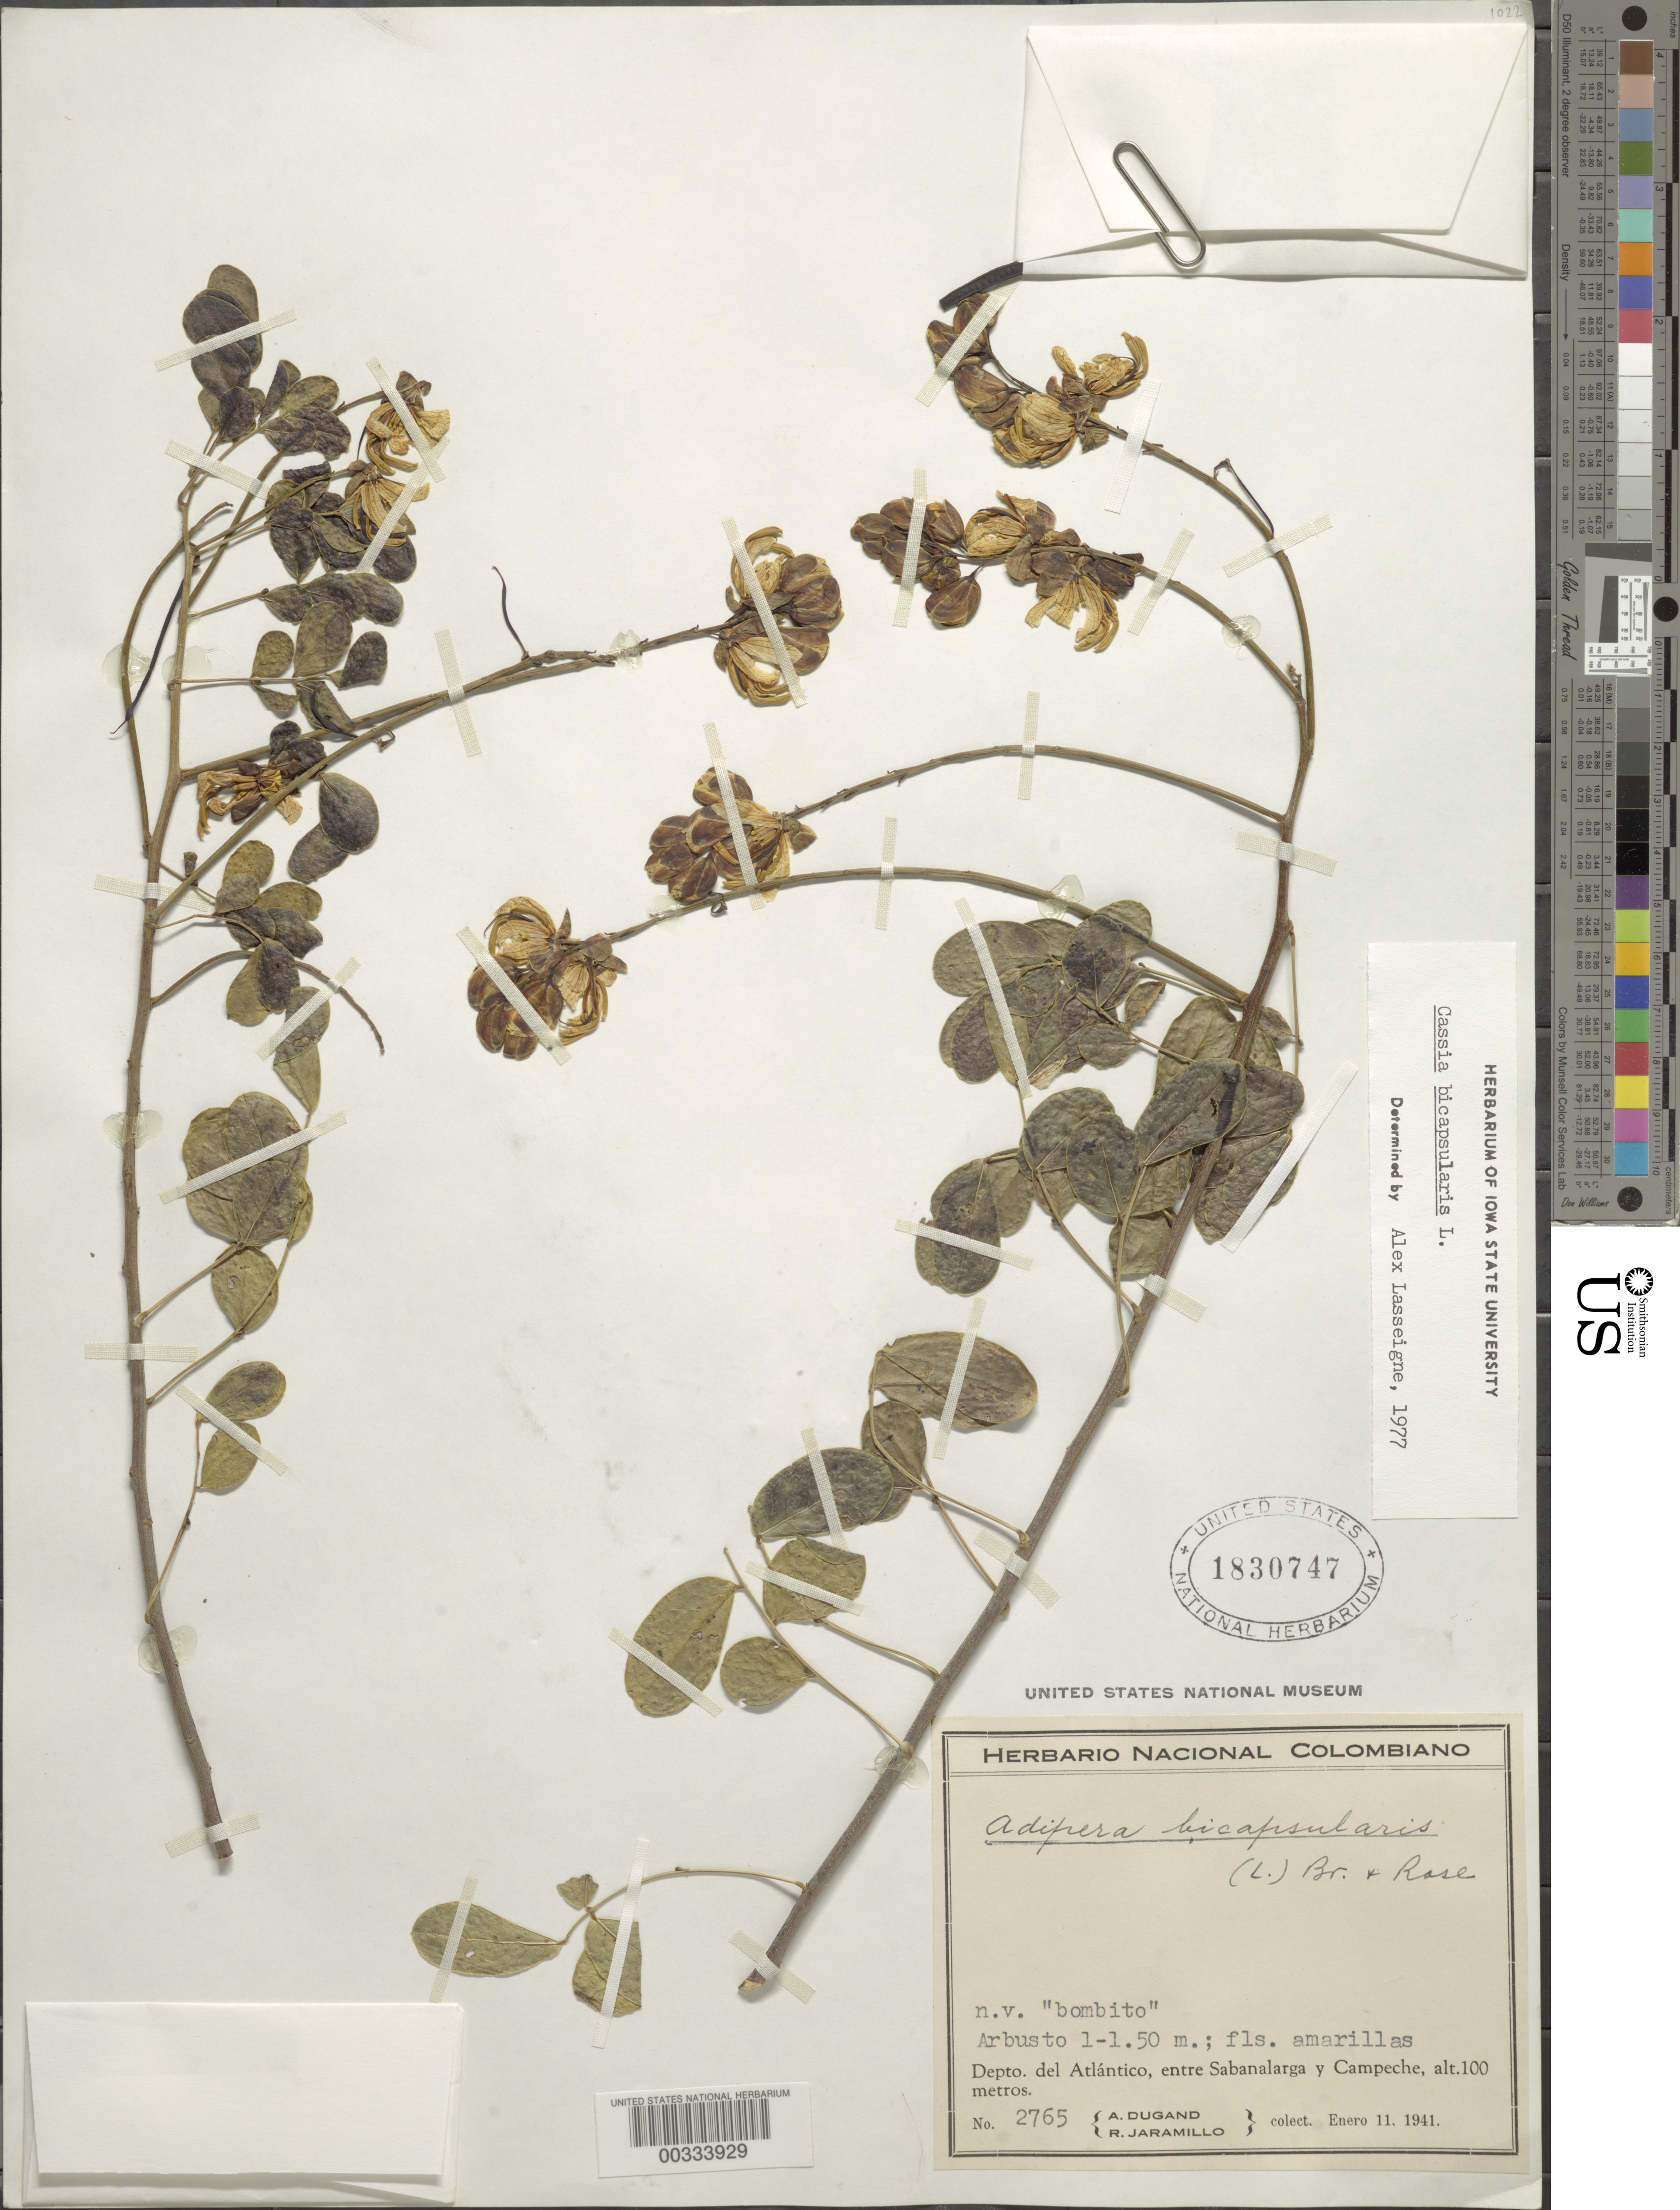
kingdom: Plantae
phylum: Tracheophyta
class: Magnoliopsida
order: Fabales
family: Fabaceae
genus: Senna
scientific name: Senna bicapsularis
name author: (L.) Roxb.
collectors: A. Dugand G. & R. Jaramillo M.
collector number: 2765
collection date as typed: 11 Jan 1941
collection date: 1941-01-11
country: Colombia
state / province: Atlántico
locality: Between Sabanalarga and Campeche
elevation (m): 100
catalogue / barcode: US 1830747